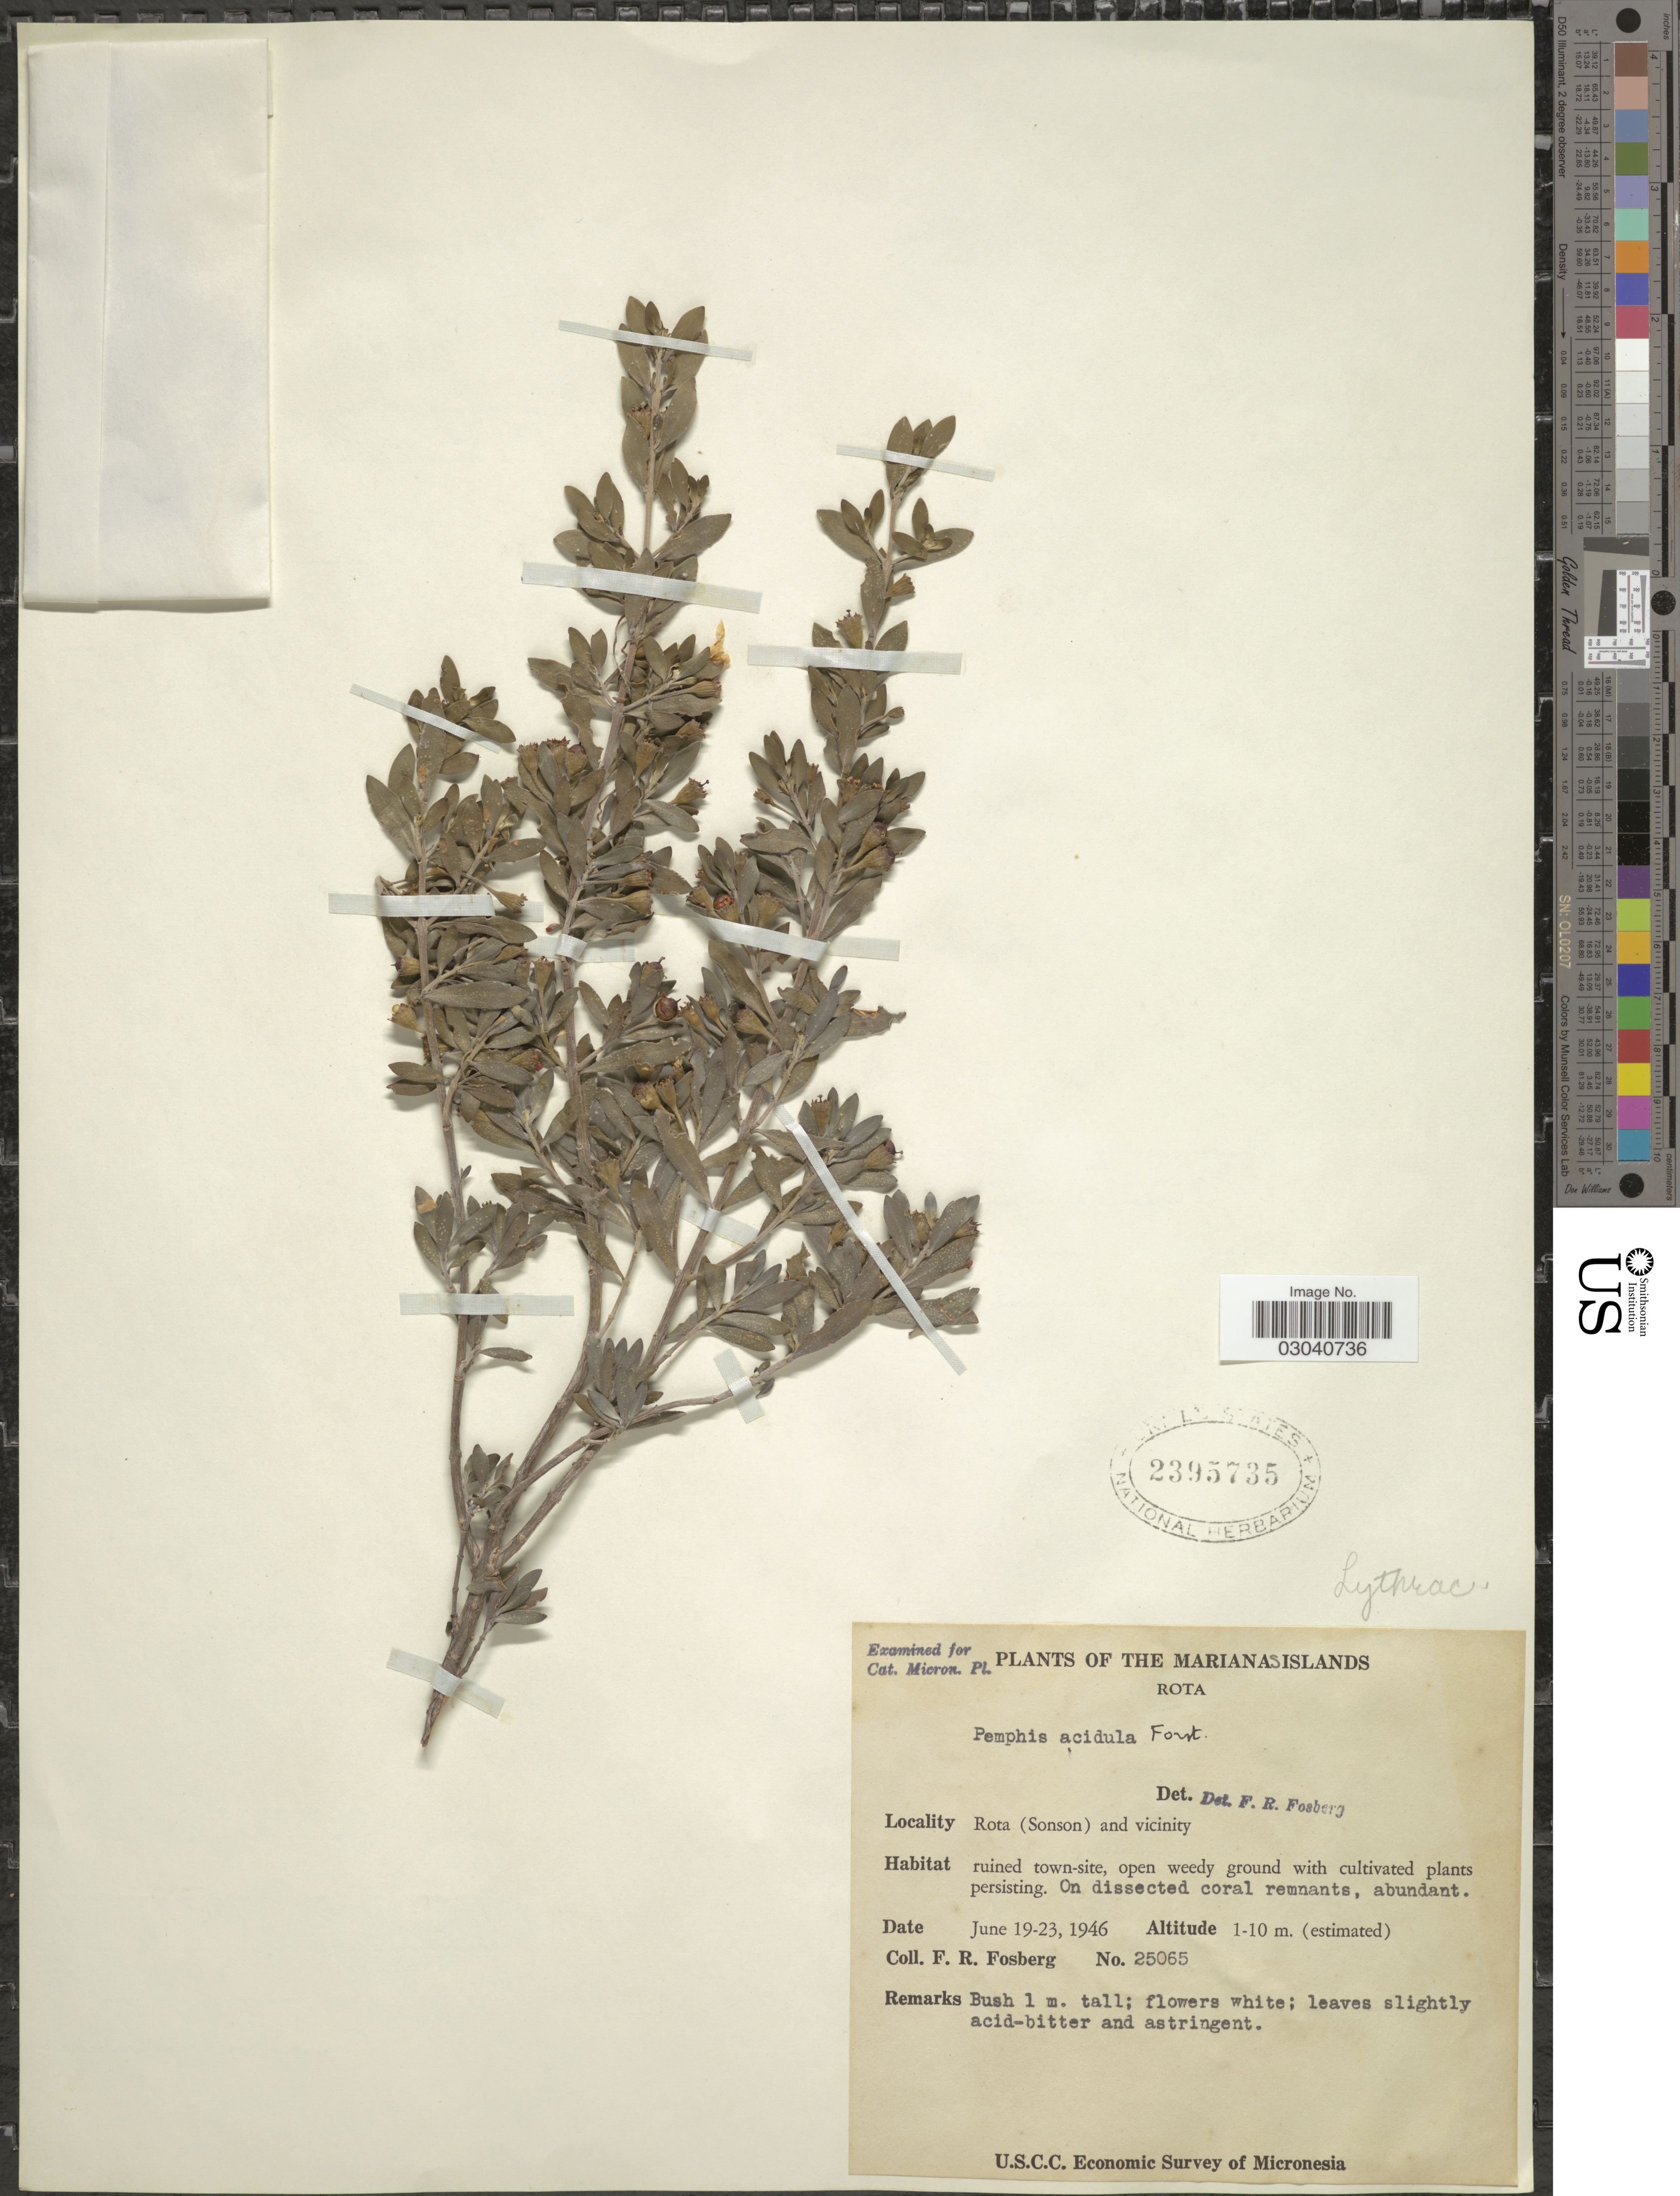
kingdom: Plantae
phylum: Tracheophyta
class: Magnoliopsida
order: Myrtales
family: Lythraceae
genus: Pemphis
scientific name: Pemphis acidula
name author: J.R. Forst. & G. Forst.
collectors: F. R. Fosberg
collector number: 25065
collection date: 1946-06-19/1946-06-23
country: Northern Mariana Islands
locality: The Marianas Islands. Rota, (Sonson) and vicinity.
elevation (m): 1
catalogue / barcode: US 2395735